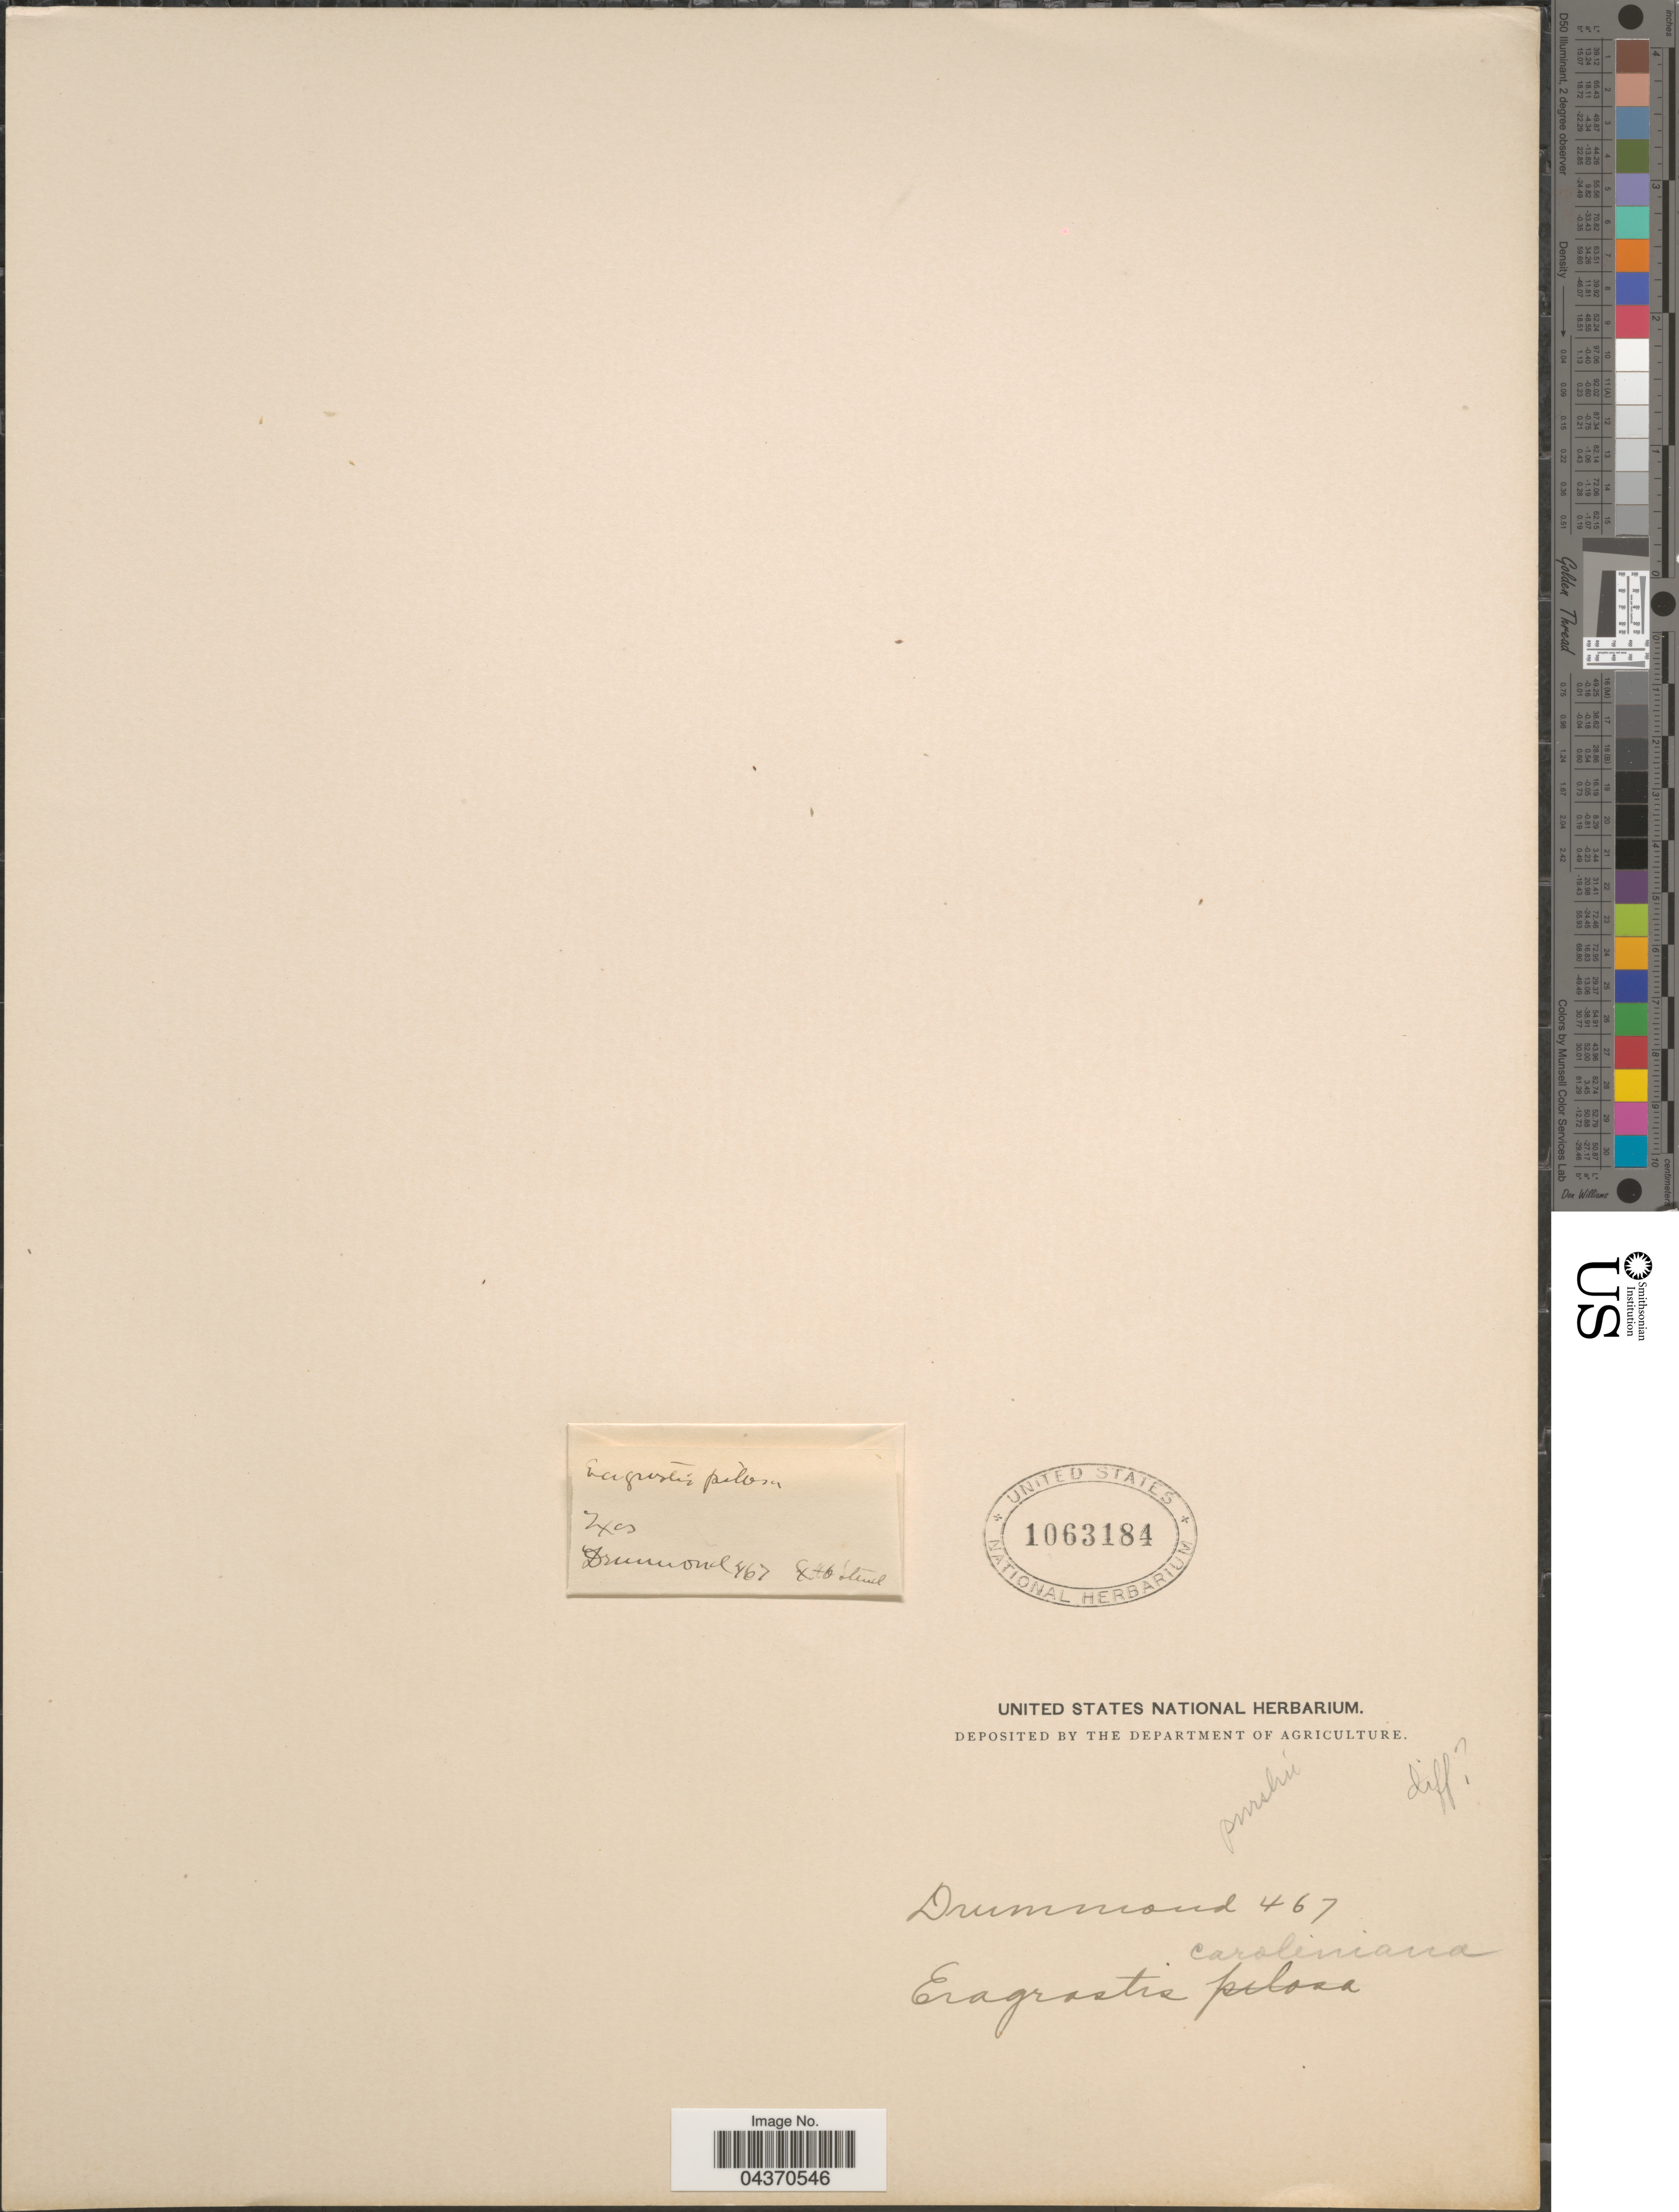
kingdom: Plantae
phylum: Tracheophyta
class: Liliopsida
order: Poales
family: Poaceae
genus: Eragrostis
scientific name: Eragrostis pectinacea var. miserrima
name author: (E. Fourn.) Reeder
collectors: -. Drummond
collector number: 467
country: United States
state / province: Texas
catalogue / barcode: US 1063184